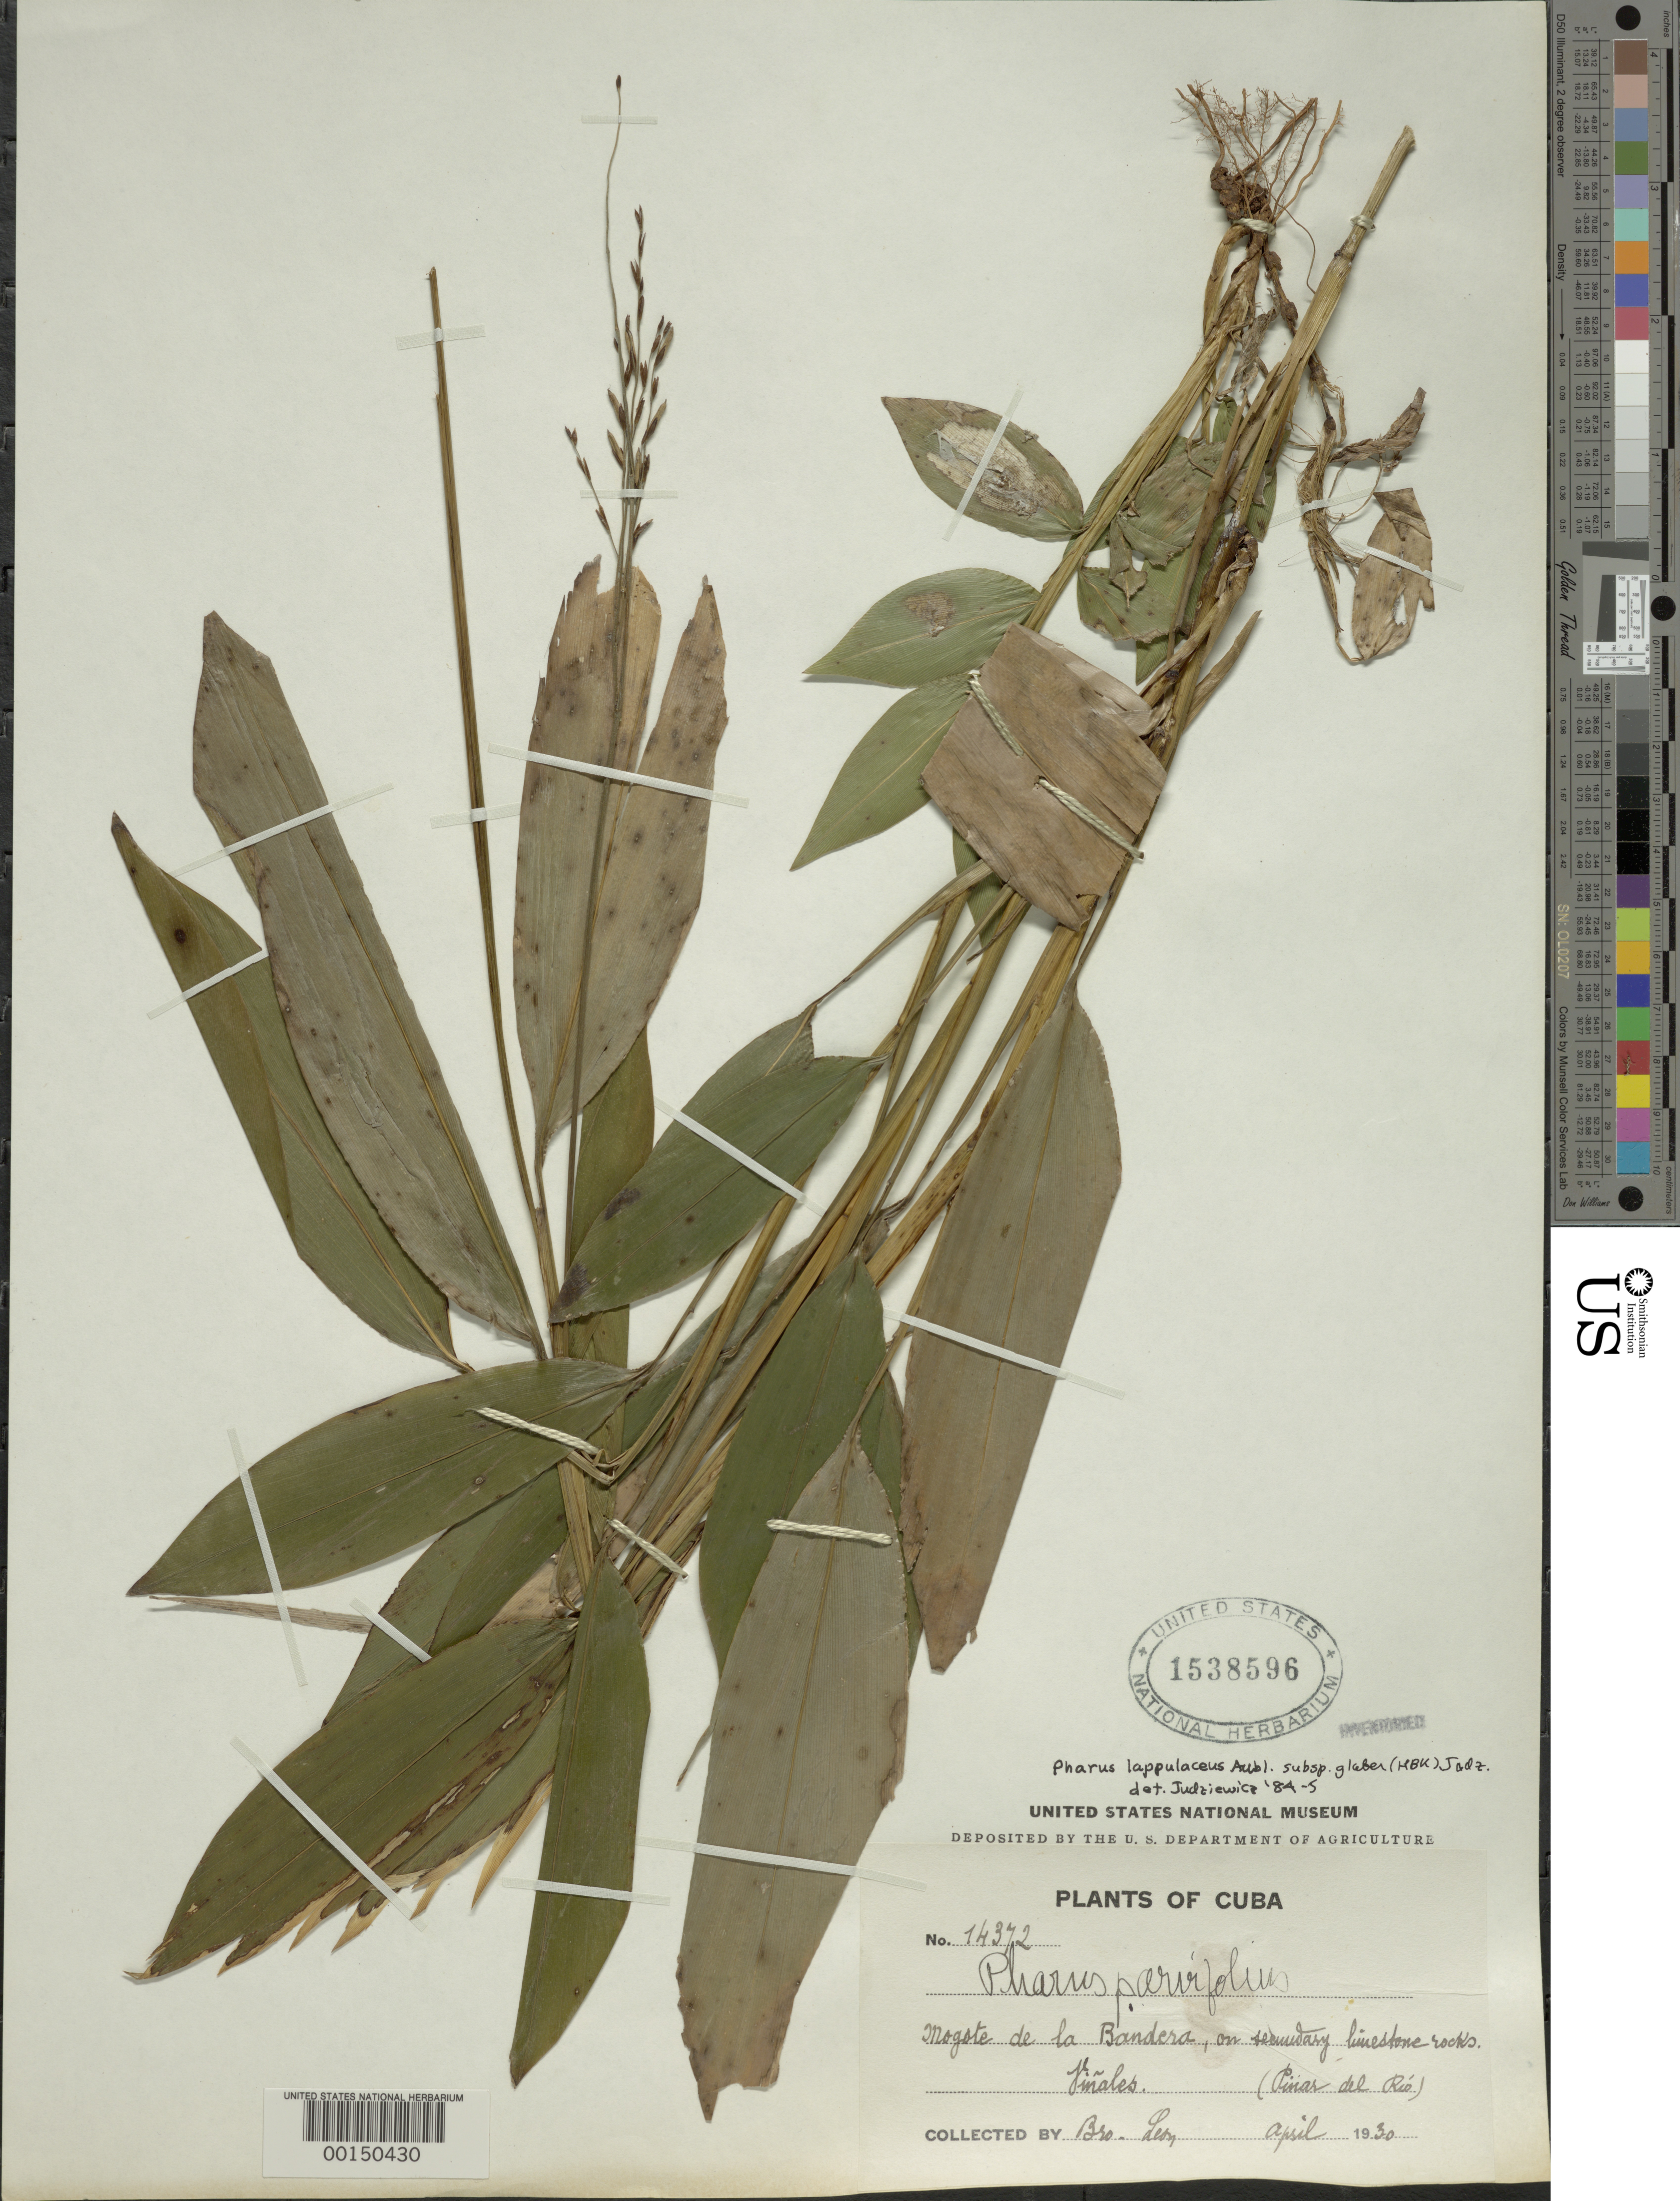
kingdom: Plantae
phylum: Tracheophyta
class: Liliopsida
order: Poales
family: Poaceae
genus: Pharus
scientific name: Pharus lappulaceus subsp. glaber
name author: (Kunth) Judz.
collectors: Bro. León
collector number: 14372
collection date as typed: Apr 1930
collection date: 1930-04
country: Cuba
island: Greater Antilles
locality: Finales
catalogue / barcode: US 1538596